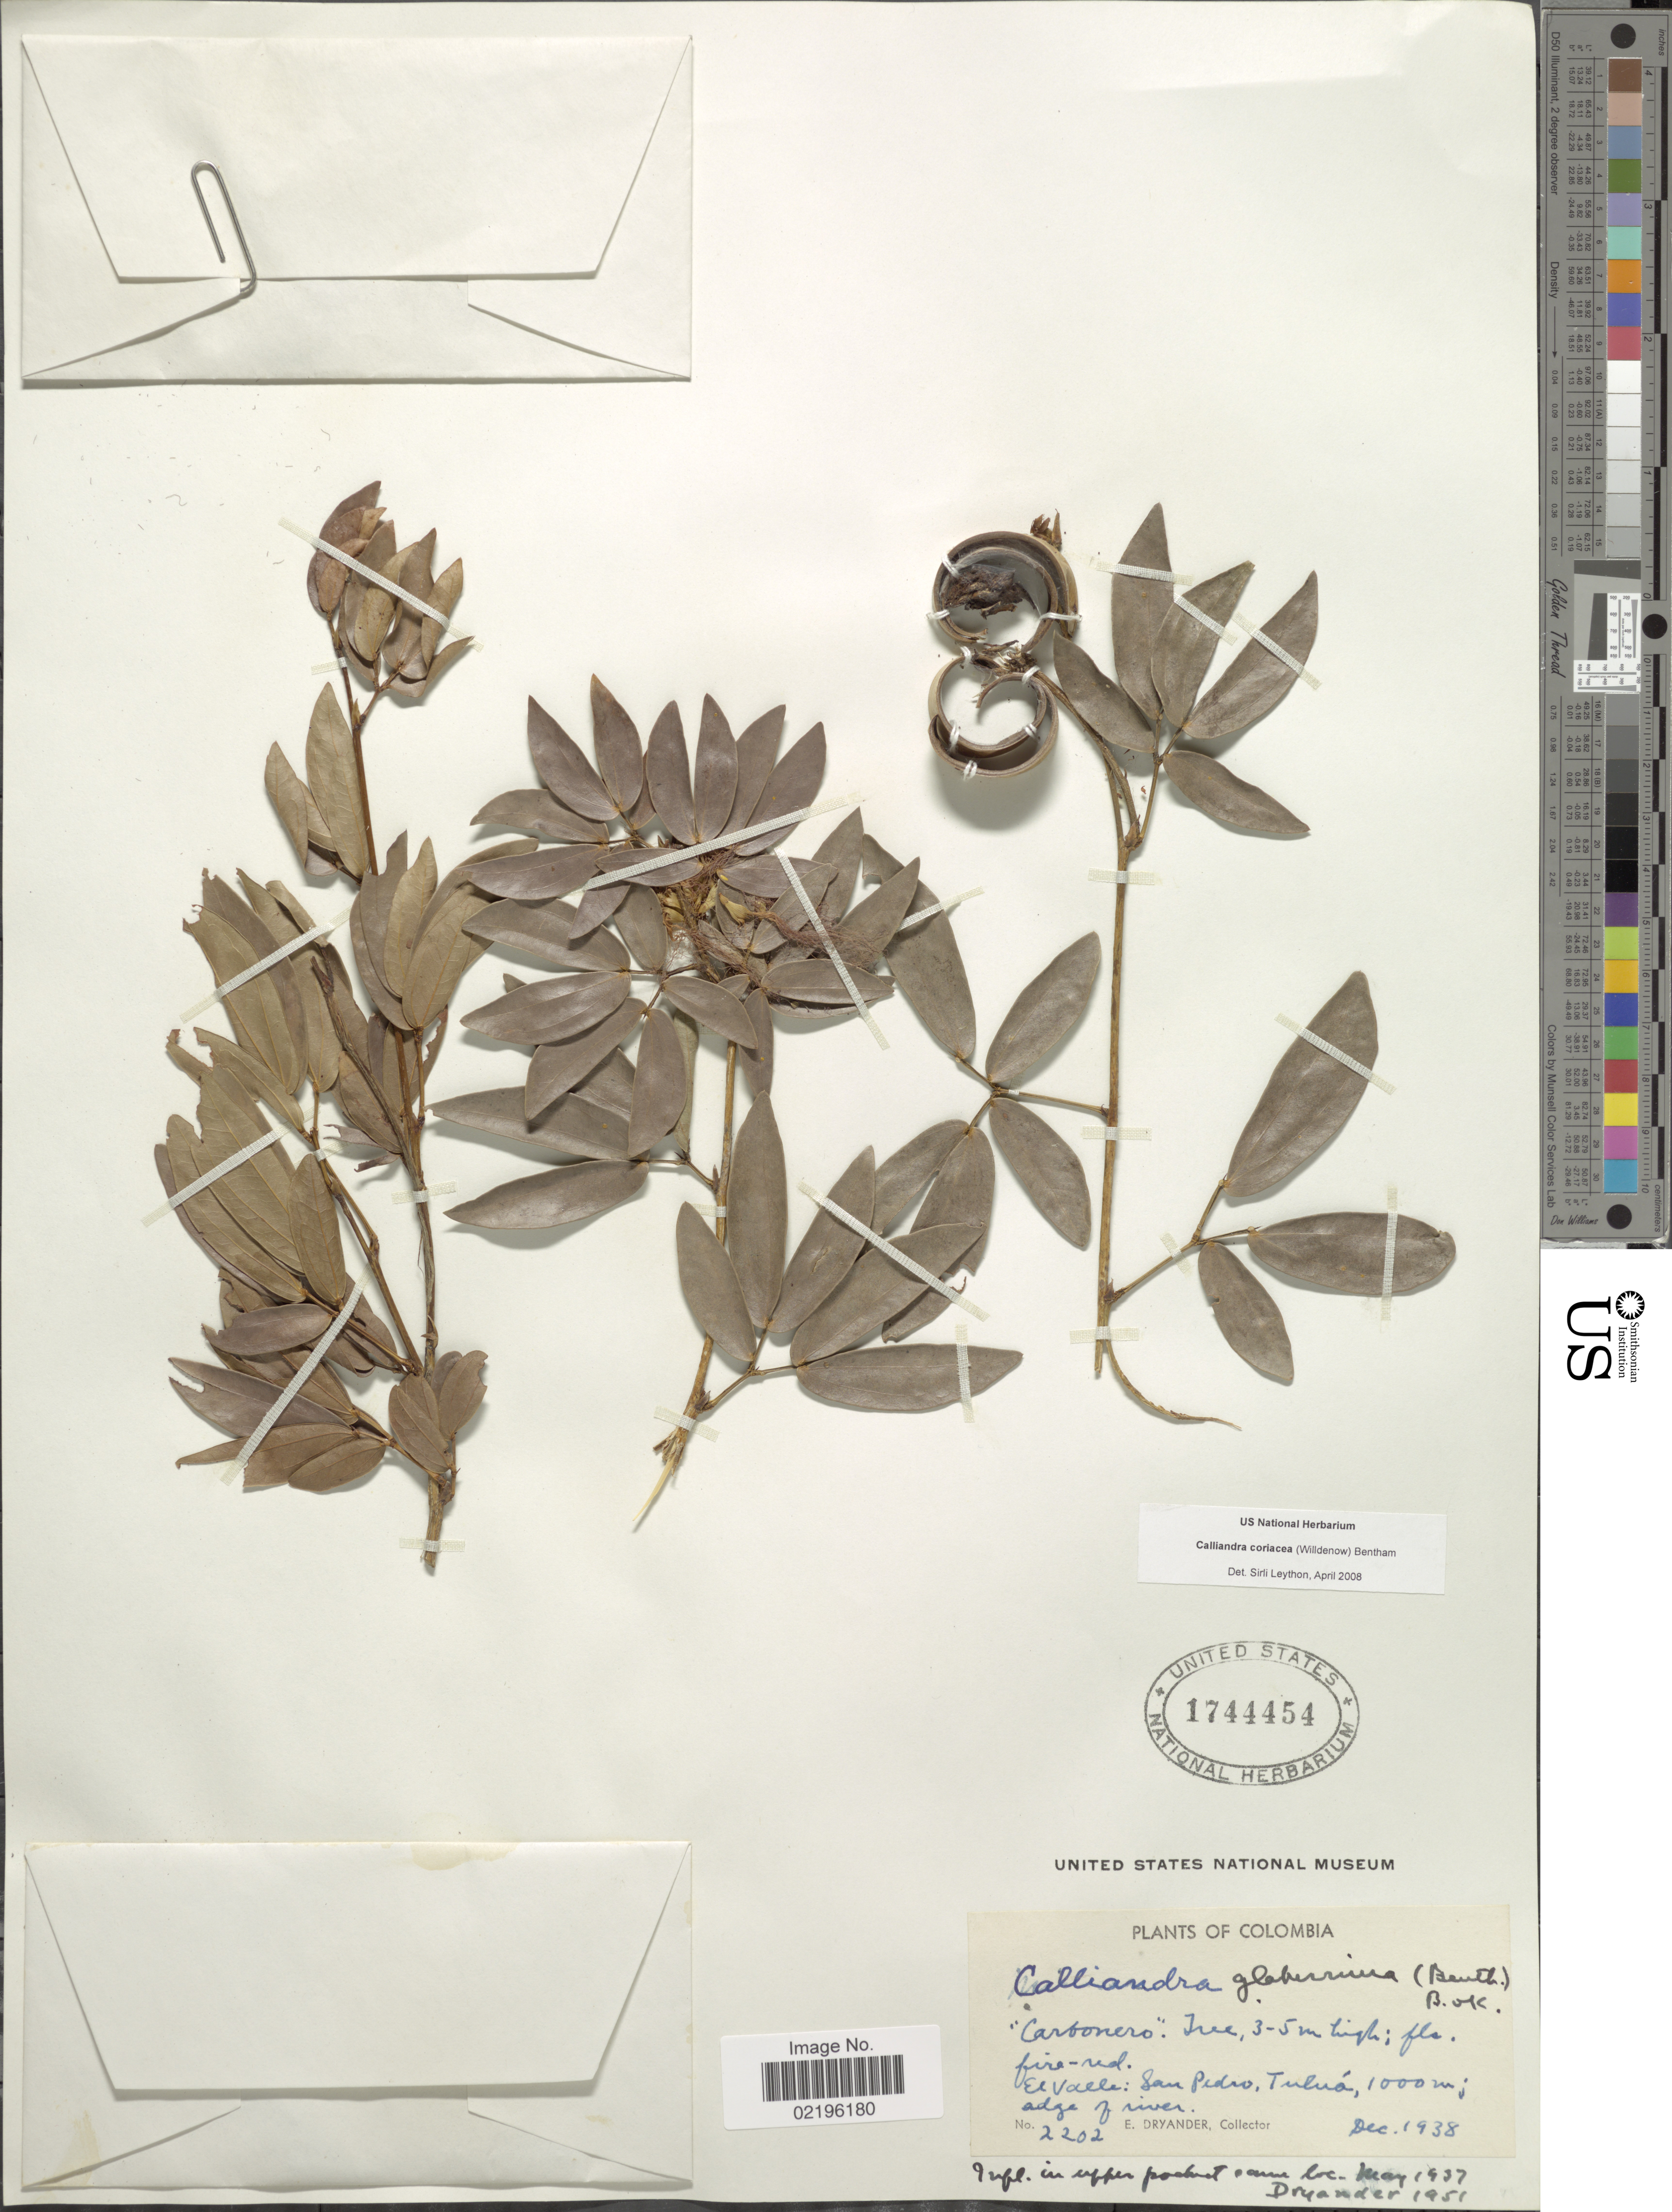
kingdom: Plantae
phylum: Tracheophyta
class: Magnoliopsida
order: Fabales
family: Fabaceae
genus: Calliandra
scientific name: Calliandra coriacea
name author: (Humb. & Bonpl. ex Willd.) Benth.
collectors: E. Dryander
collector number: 2202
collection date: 1938-12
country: Colombia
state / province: Valle del Cauca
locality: El Valle: San Pedro, Tuluo, edge of river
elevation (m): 1000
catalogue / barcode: US 1744454